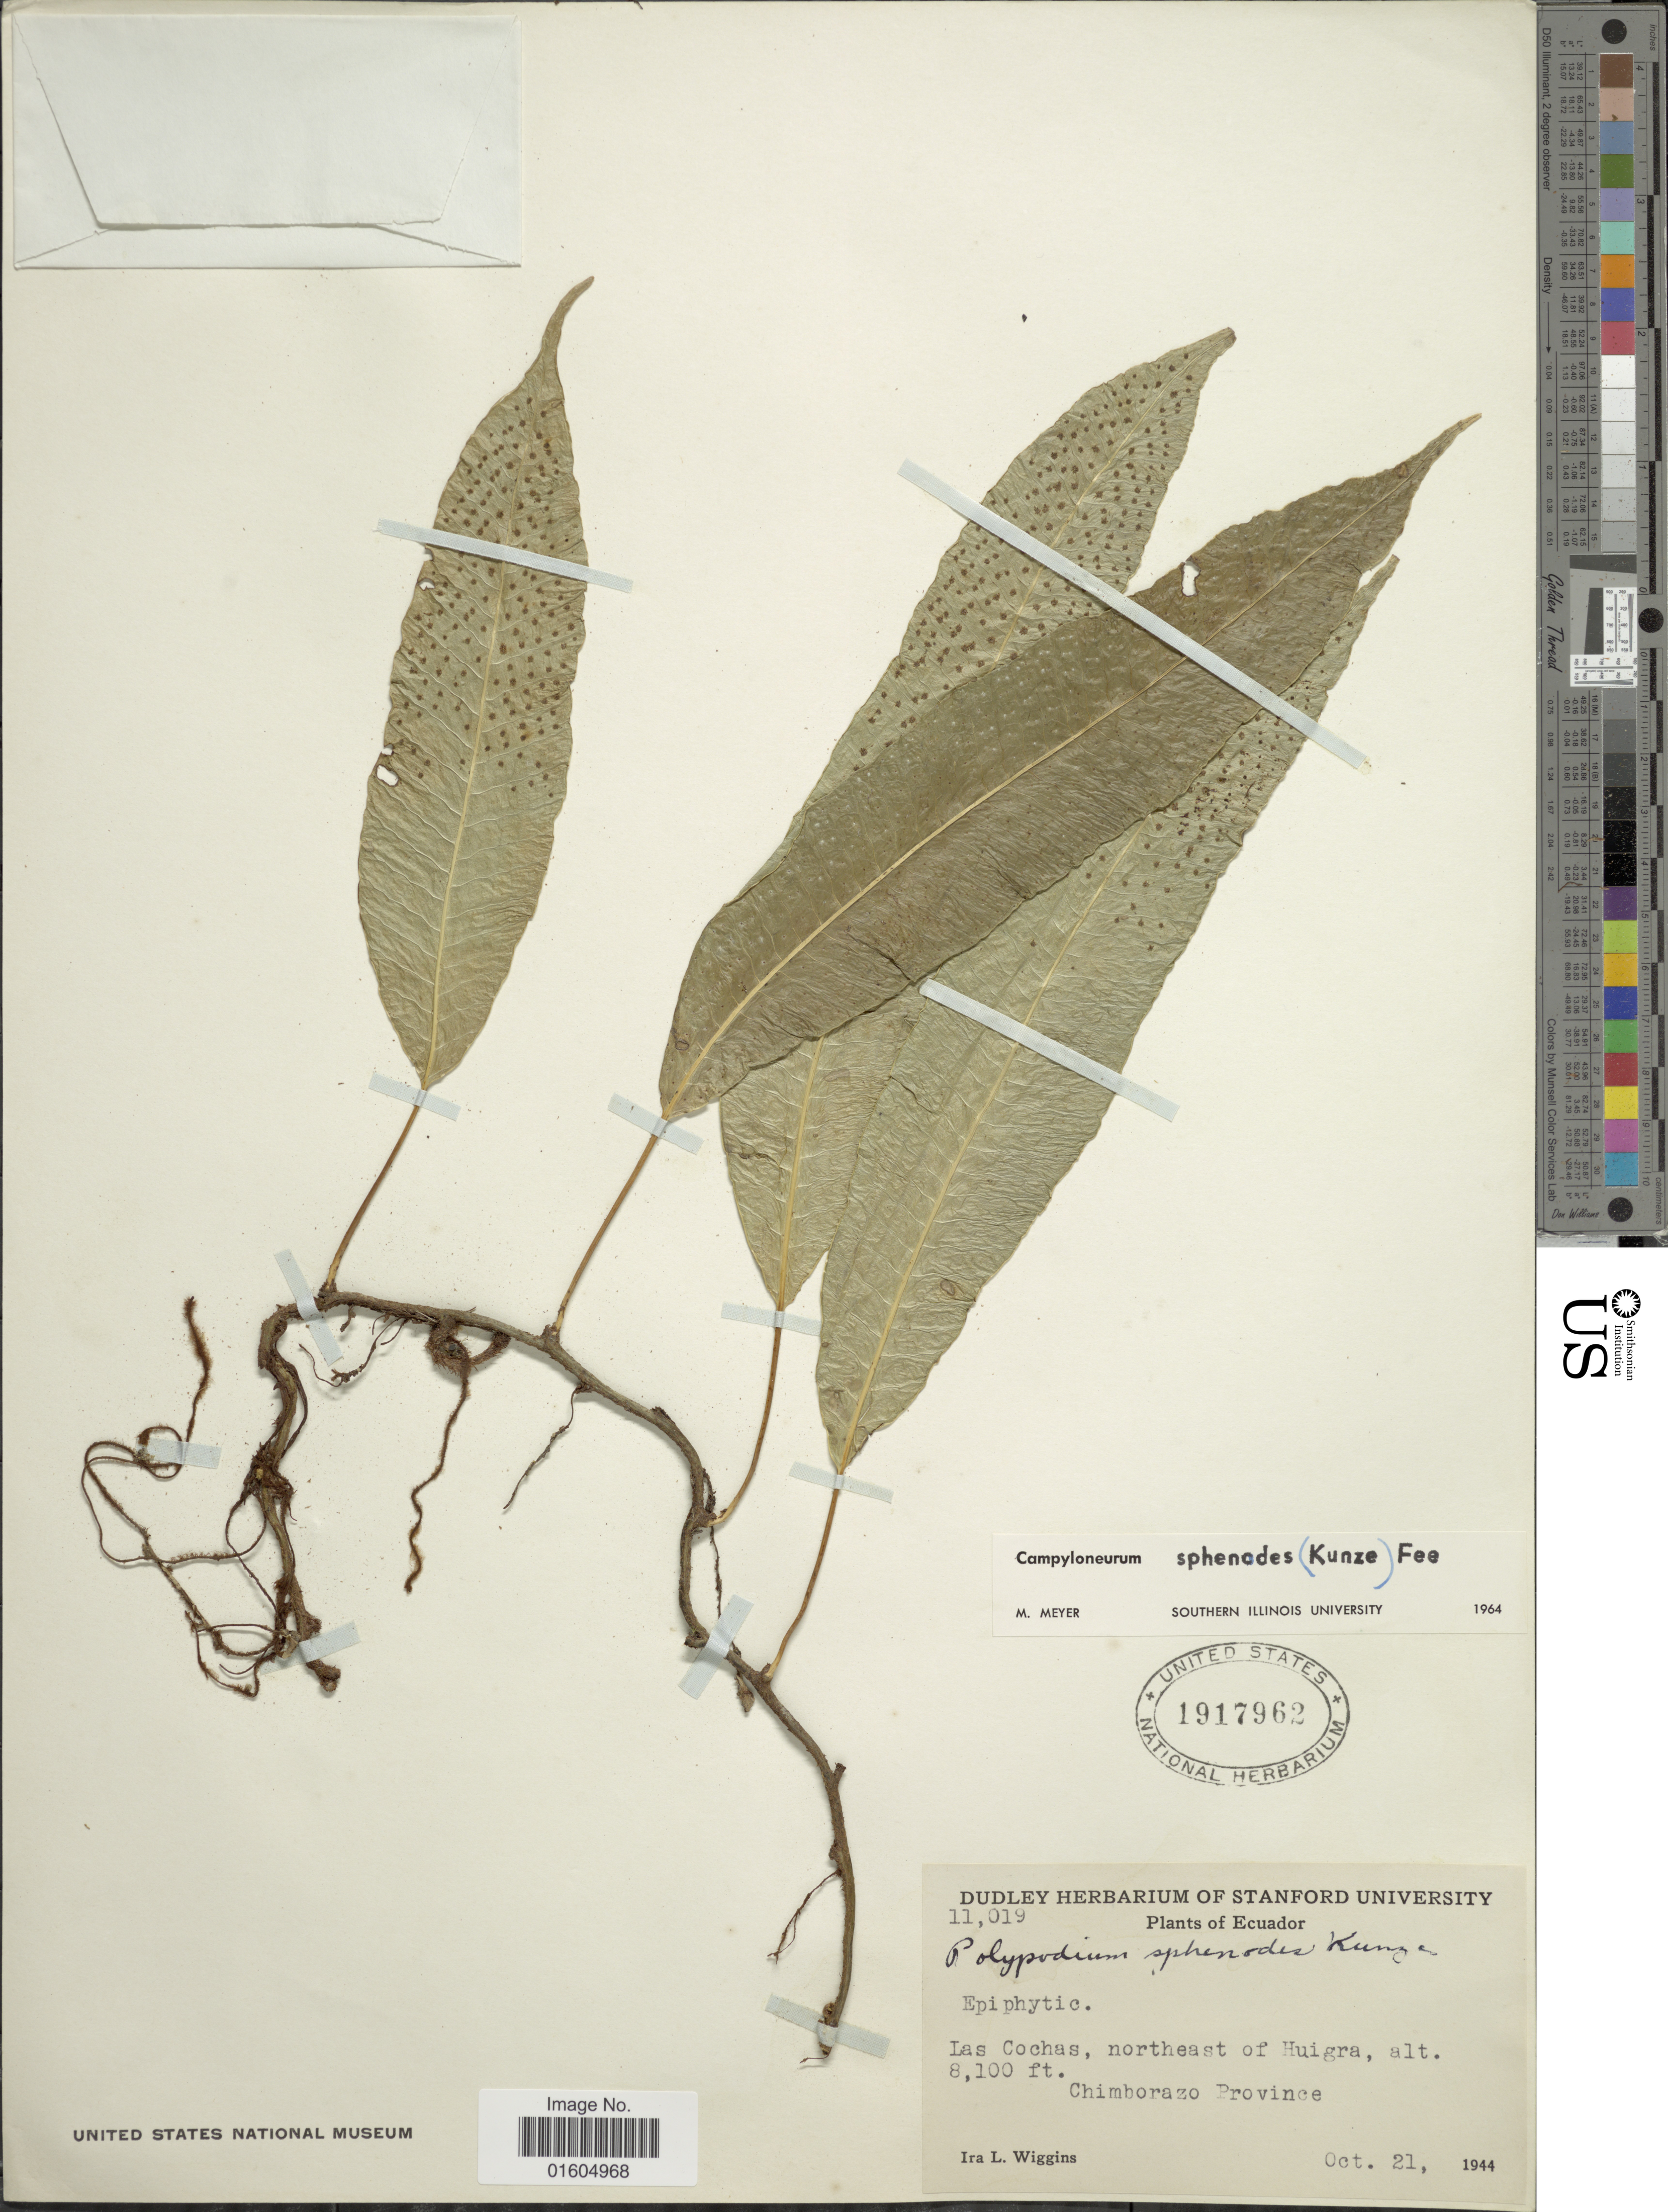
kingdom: Plantae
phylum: Tracheophyta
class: Polypodiopsida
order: Polypodiales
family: Polypodiaceae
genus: Campyloneurum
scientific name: Campyloneurum sphenodes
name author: (Kunze ex Klotzsch) Fée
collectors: I. L. Wiggins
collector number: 11019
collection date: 1944-10-21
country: Ecuador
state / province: Chimborazo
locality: Ecuador. Chimborazo Province. Las Cochas, northeast of Huigra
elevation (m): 2469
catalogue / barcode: US 1917962